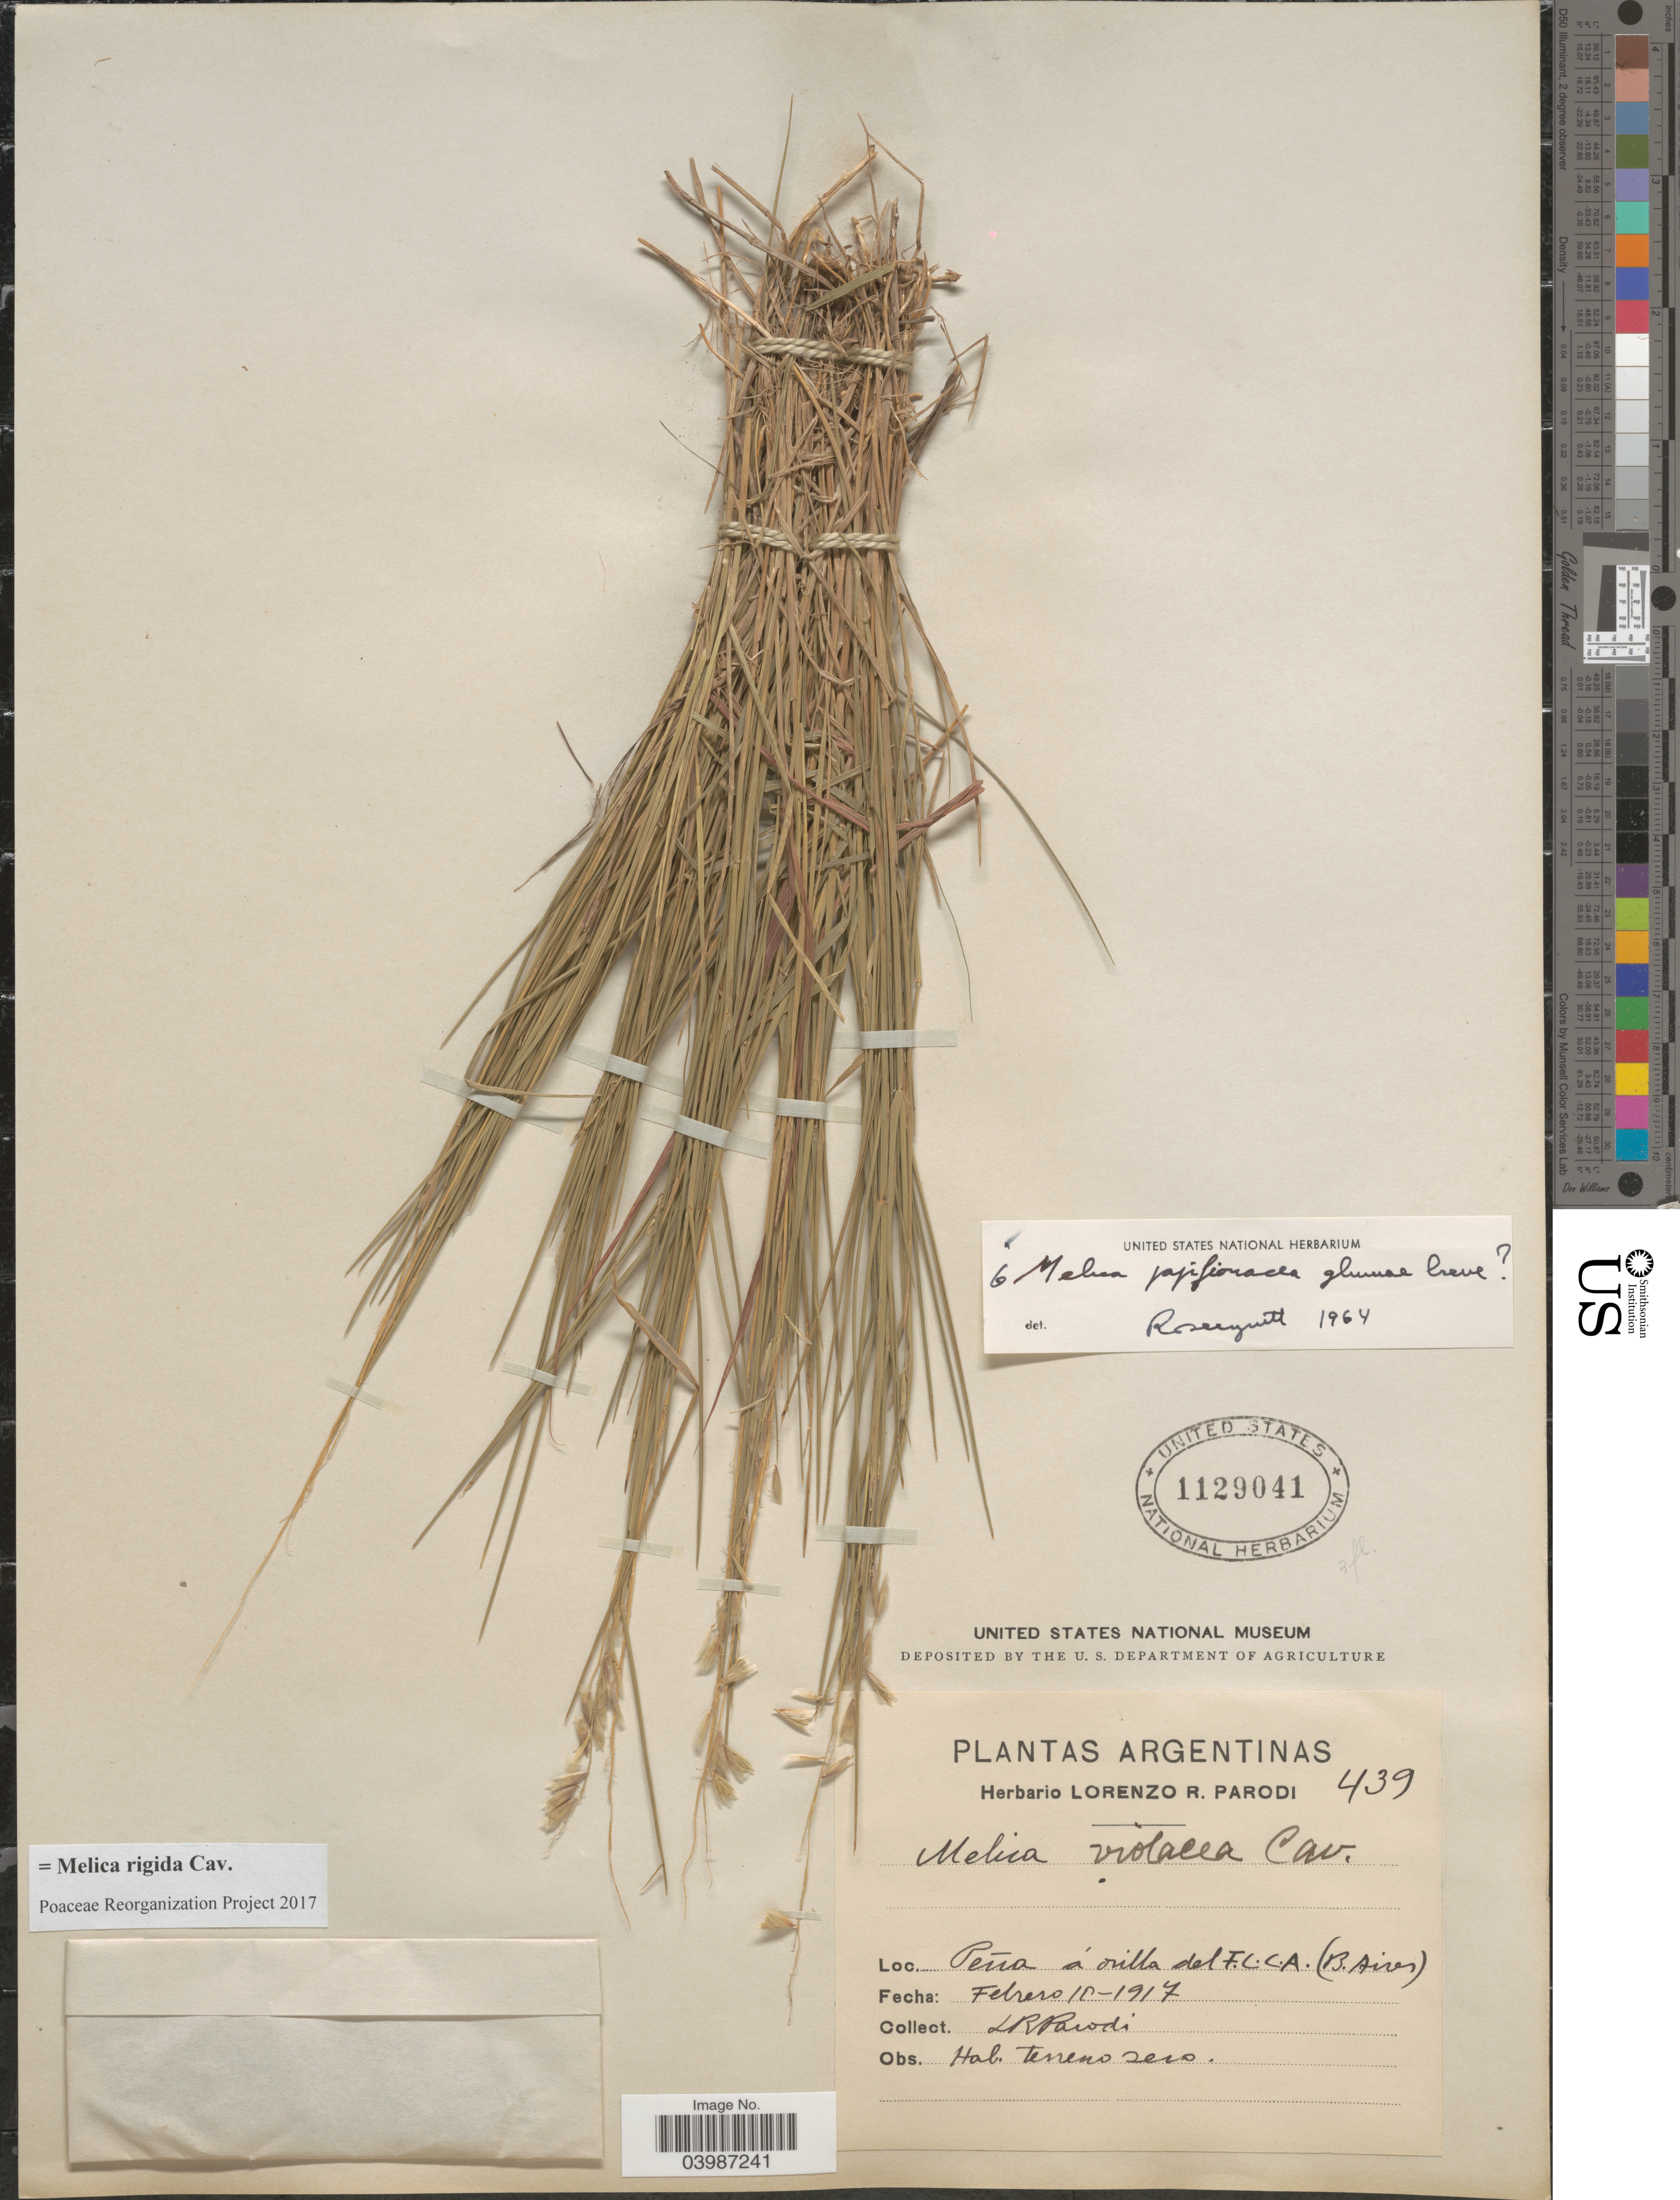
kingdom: Plantae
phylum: Tracheophyta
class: Liliopsida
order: Poales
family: Poaceae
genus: Melica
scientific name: Melica rigida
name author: Cav.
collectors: L. R. Parodi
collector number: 439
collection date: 1917-02-10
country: Argentina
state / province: Buenos Aires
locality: Perra á orilla del F.C.C.A. (B.Aires).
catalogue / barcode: US 1129041